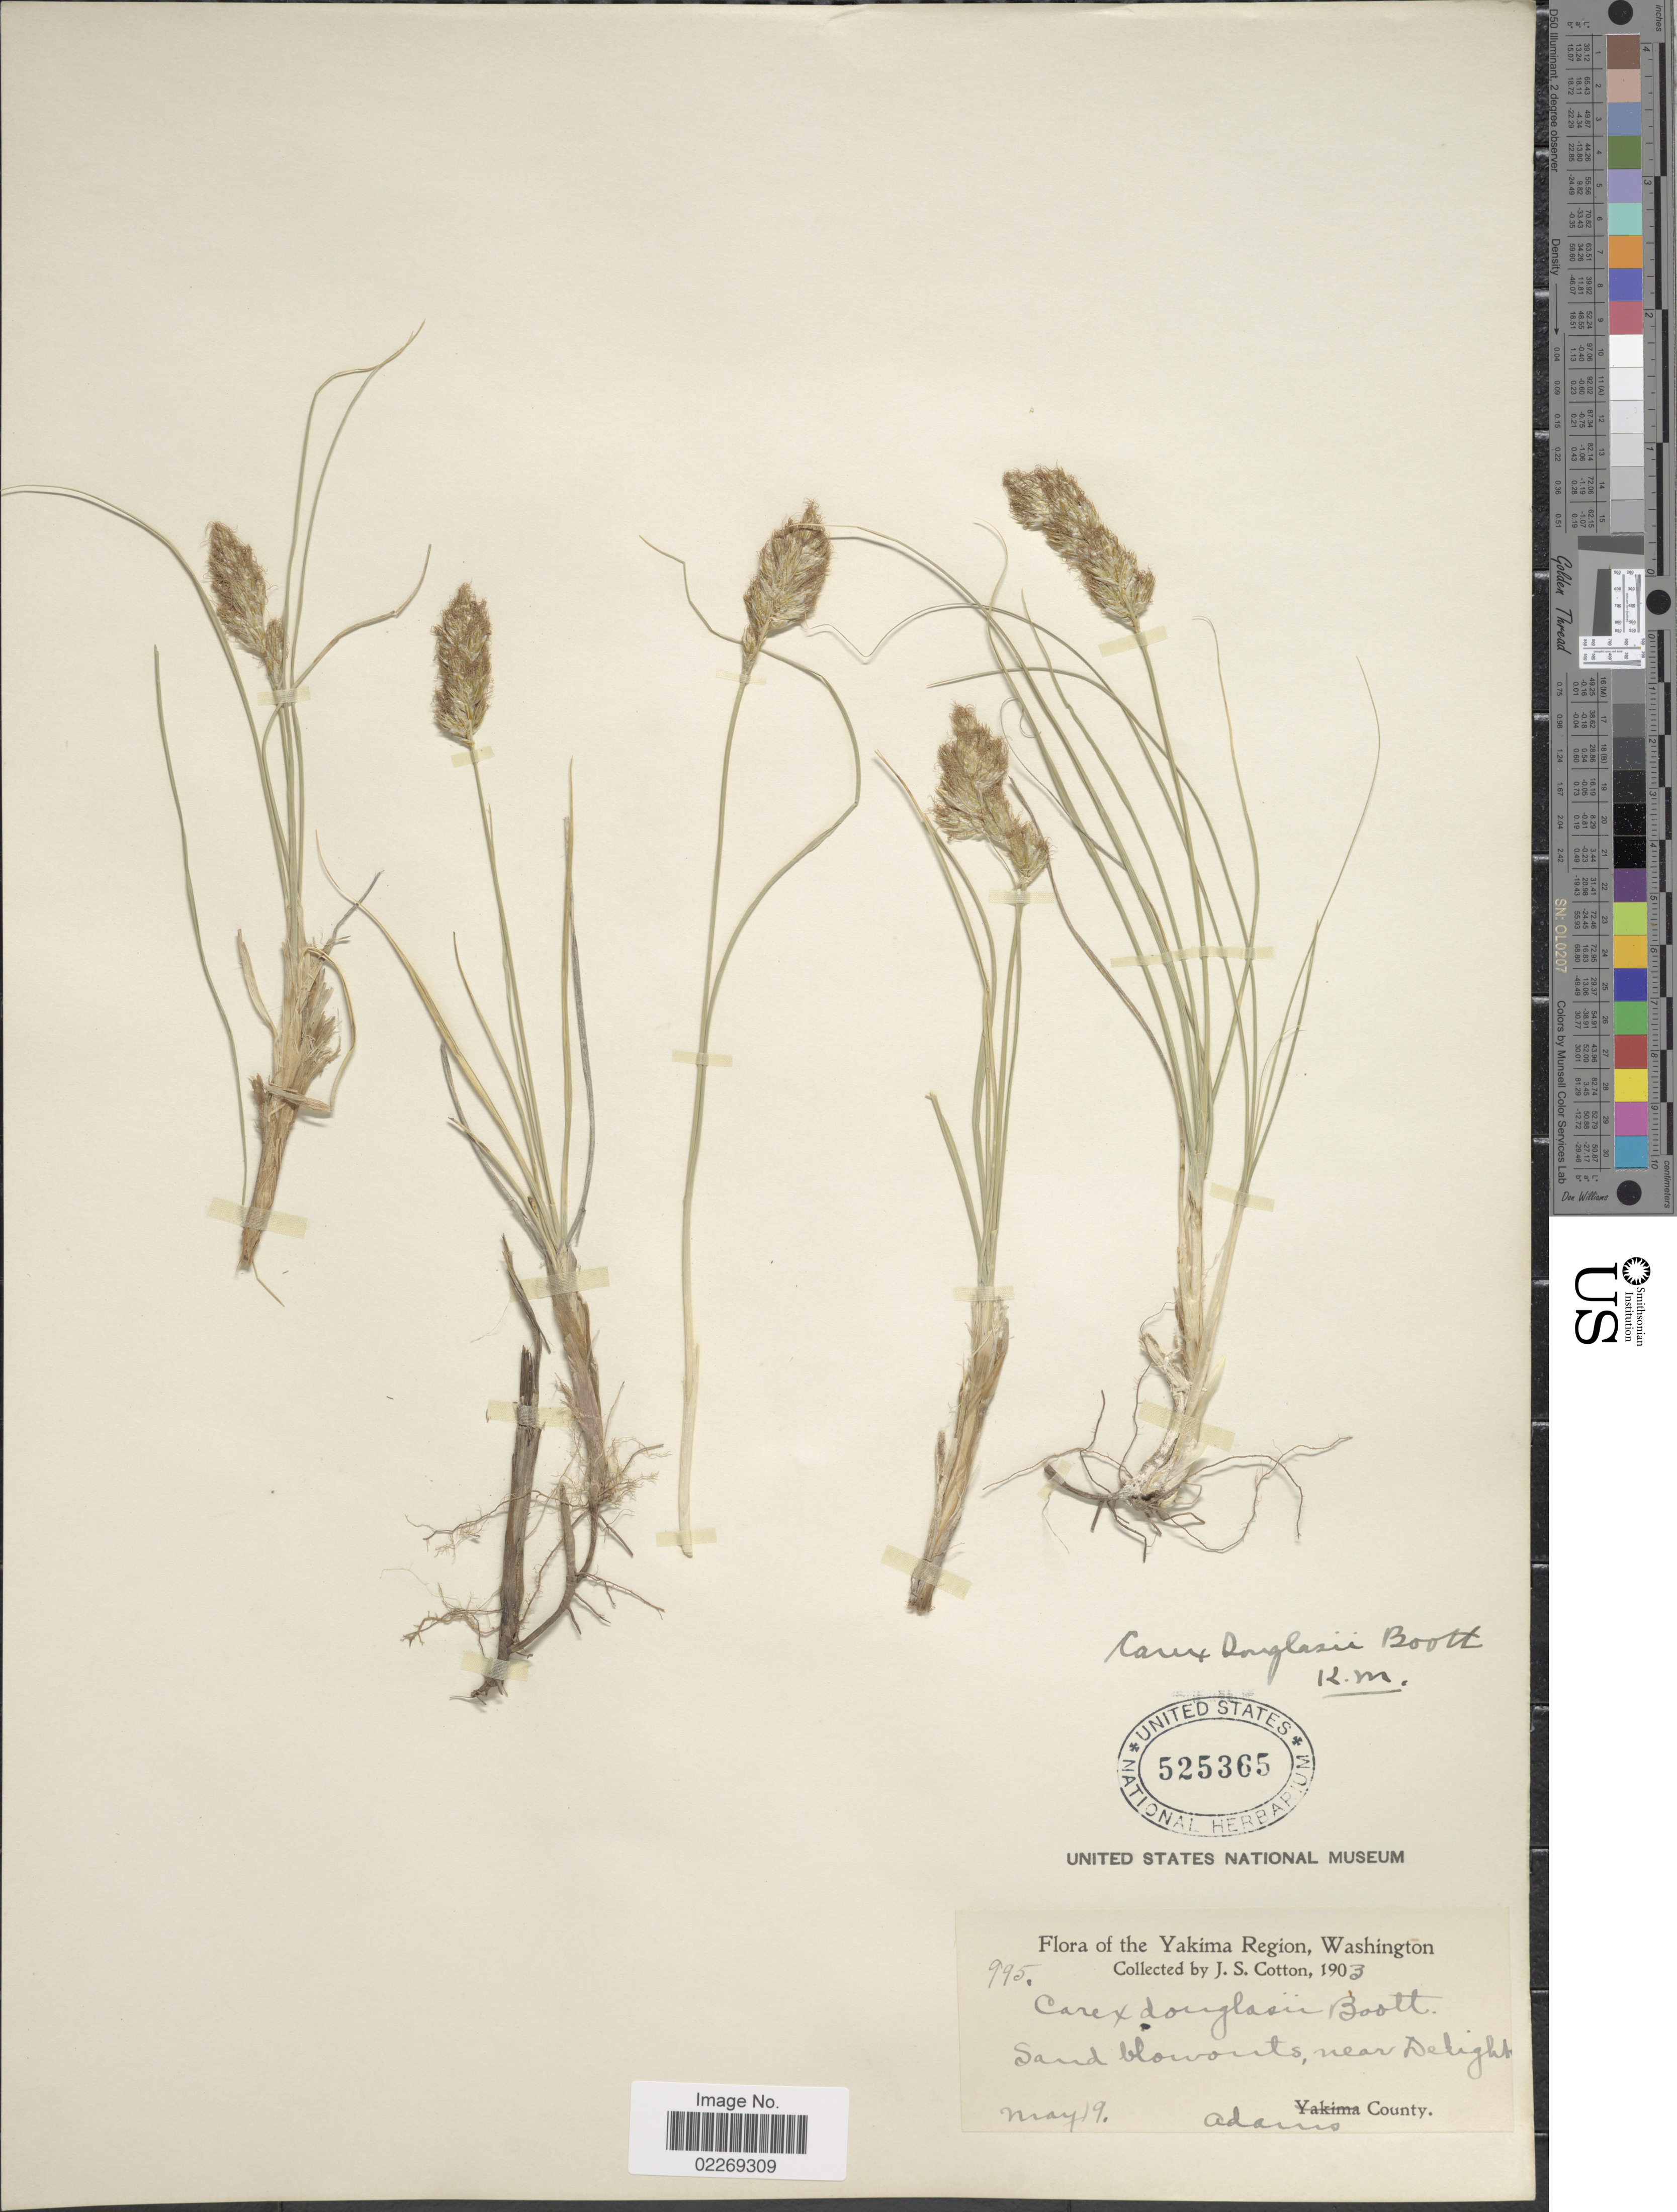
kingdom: Plantae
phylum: Tracheophyta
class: Liliopsida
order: Poales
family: Cyperaceae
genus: Carex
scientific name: Carex douglasii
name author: Boott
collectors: J. S. Cotton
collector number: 995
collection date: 1903-05-19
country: United States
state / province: Washington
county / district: Adams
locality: Yakima Region. Sandy blowouts, near Delight. Adams County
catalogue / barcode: US 525365